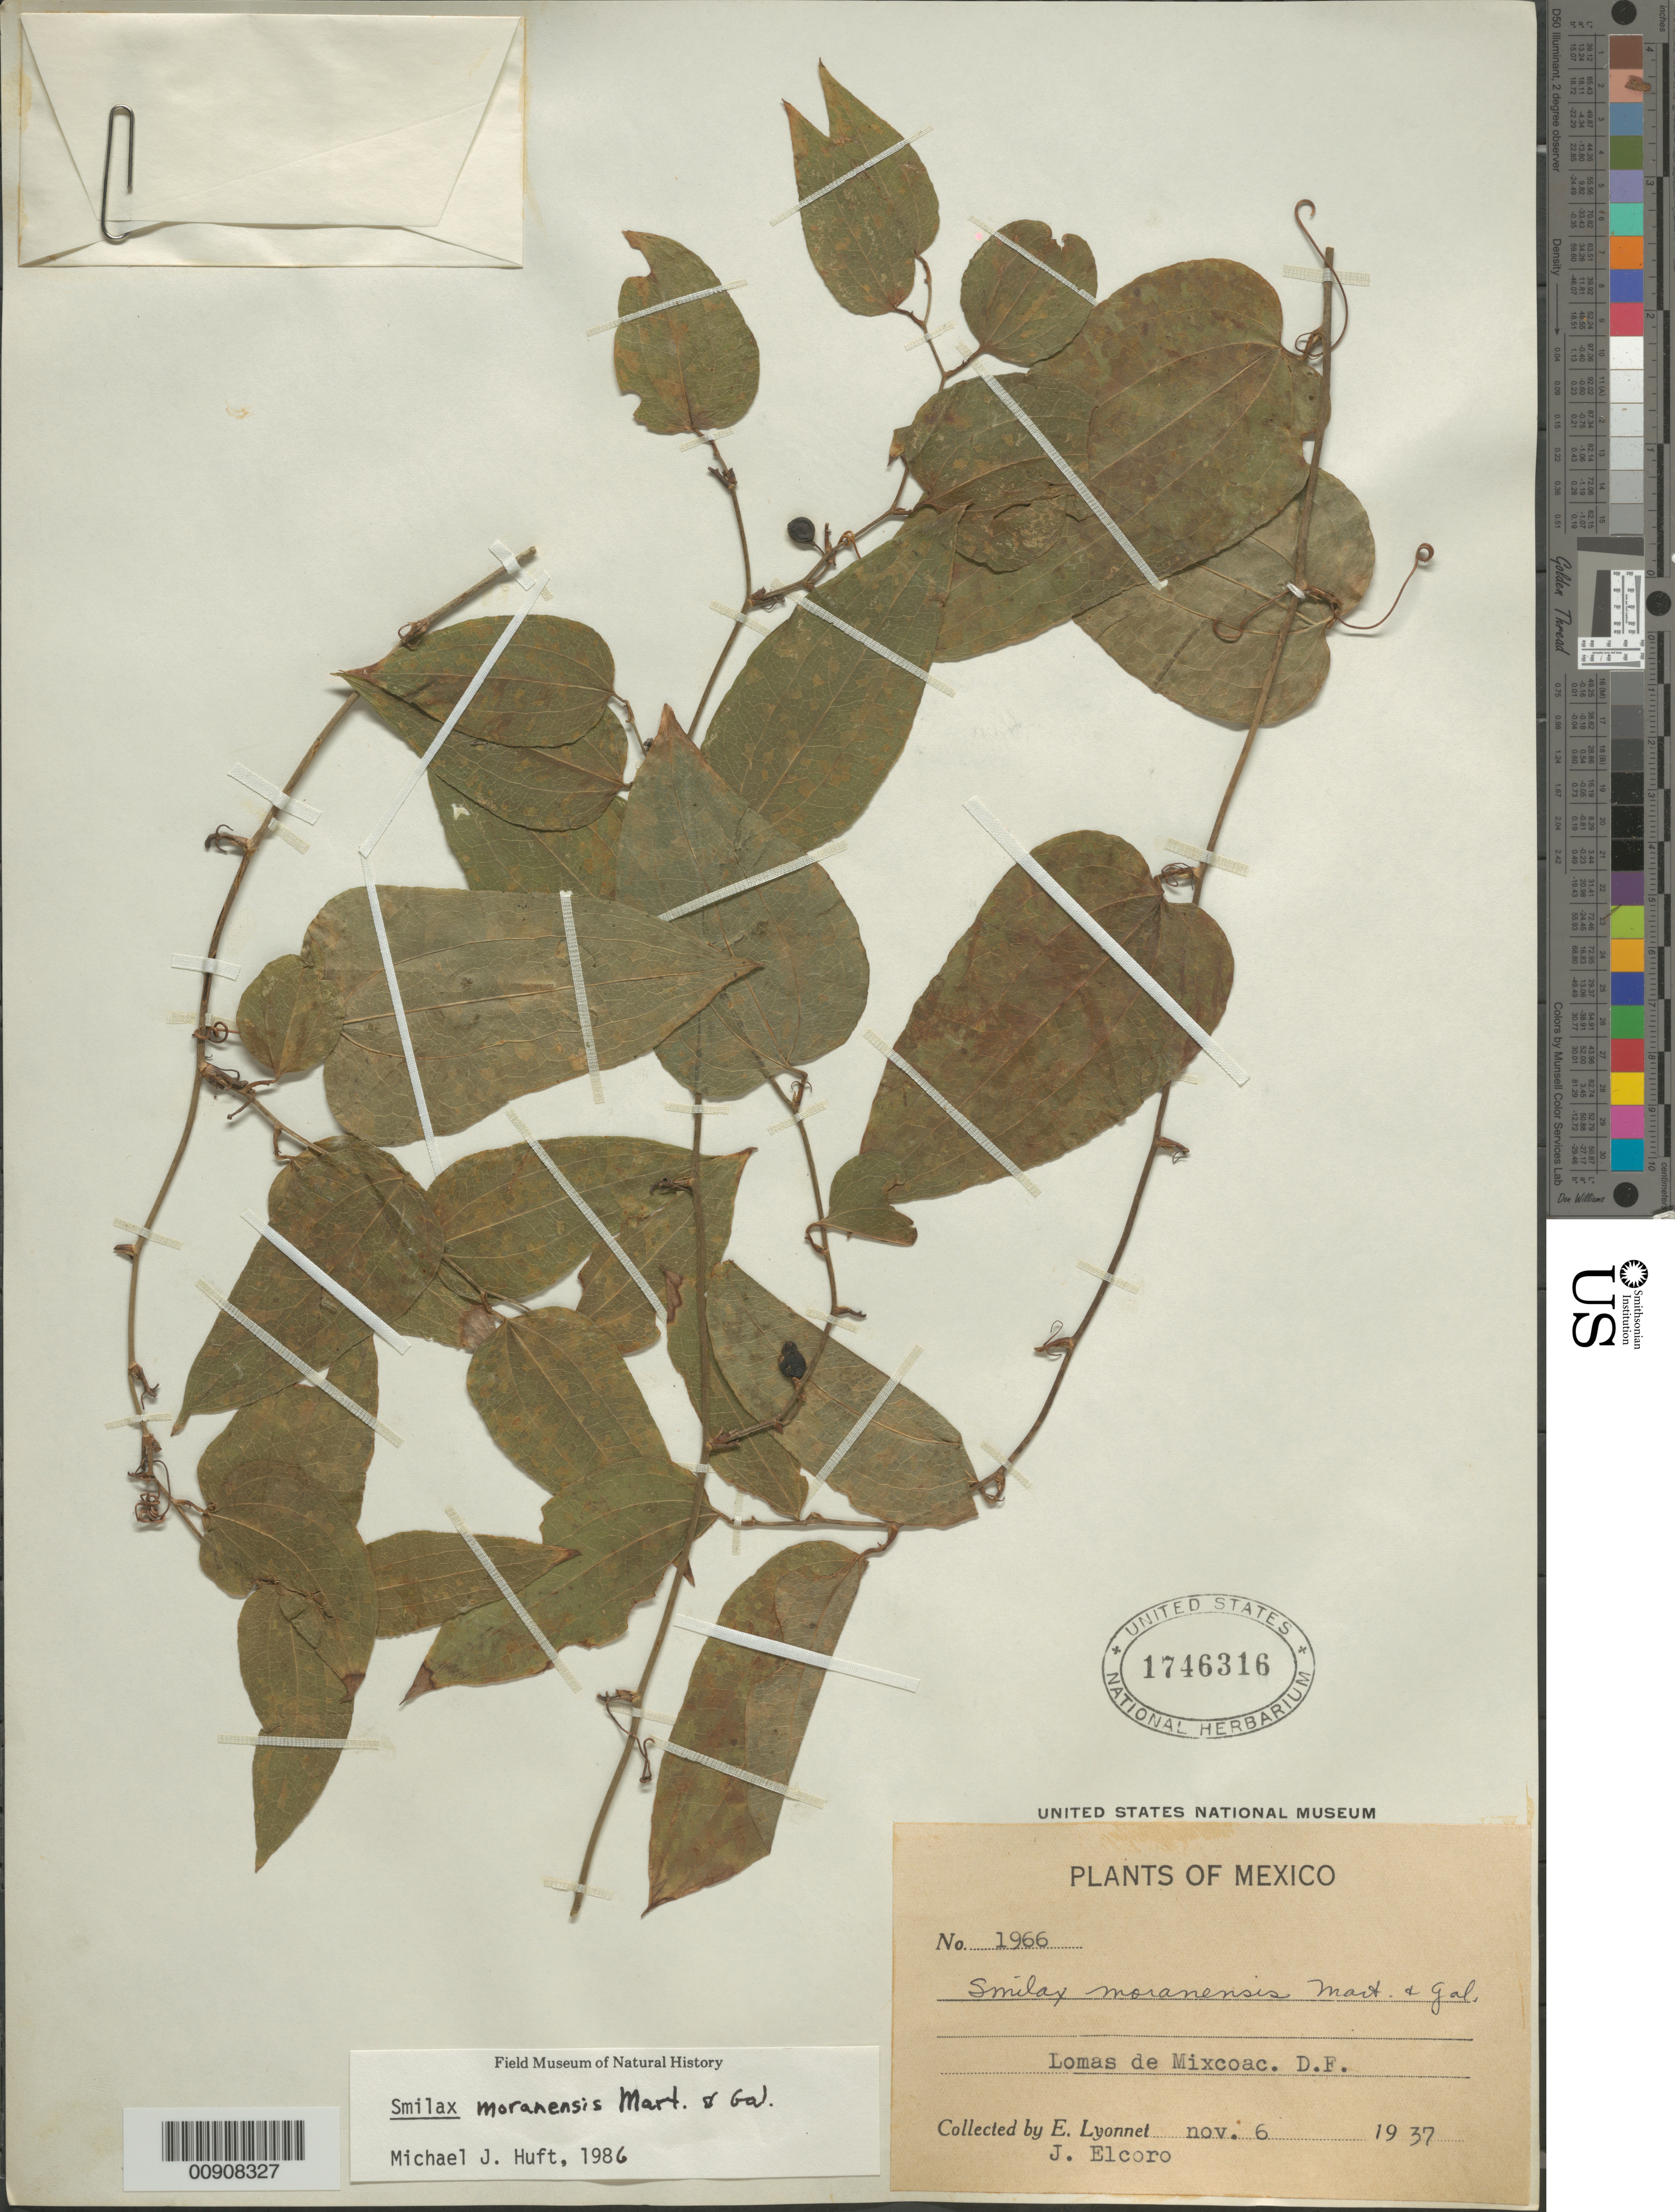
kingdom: Plantae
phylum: Tracheophyta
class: Liliopsida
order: Liliales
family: Smilacaceae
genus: Smilax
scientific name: Smilax moranensis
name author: M. Martens & Galeotti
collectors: Bro. E. Lyonnet & J. Elcoro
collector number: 1966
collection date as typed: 06 Nov 1937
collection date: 1937-11-06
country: Mexico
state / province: Distrito Federal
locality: Lomas de Mixcoac, D.F.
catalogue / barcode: US 1746316